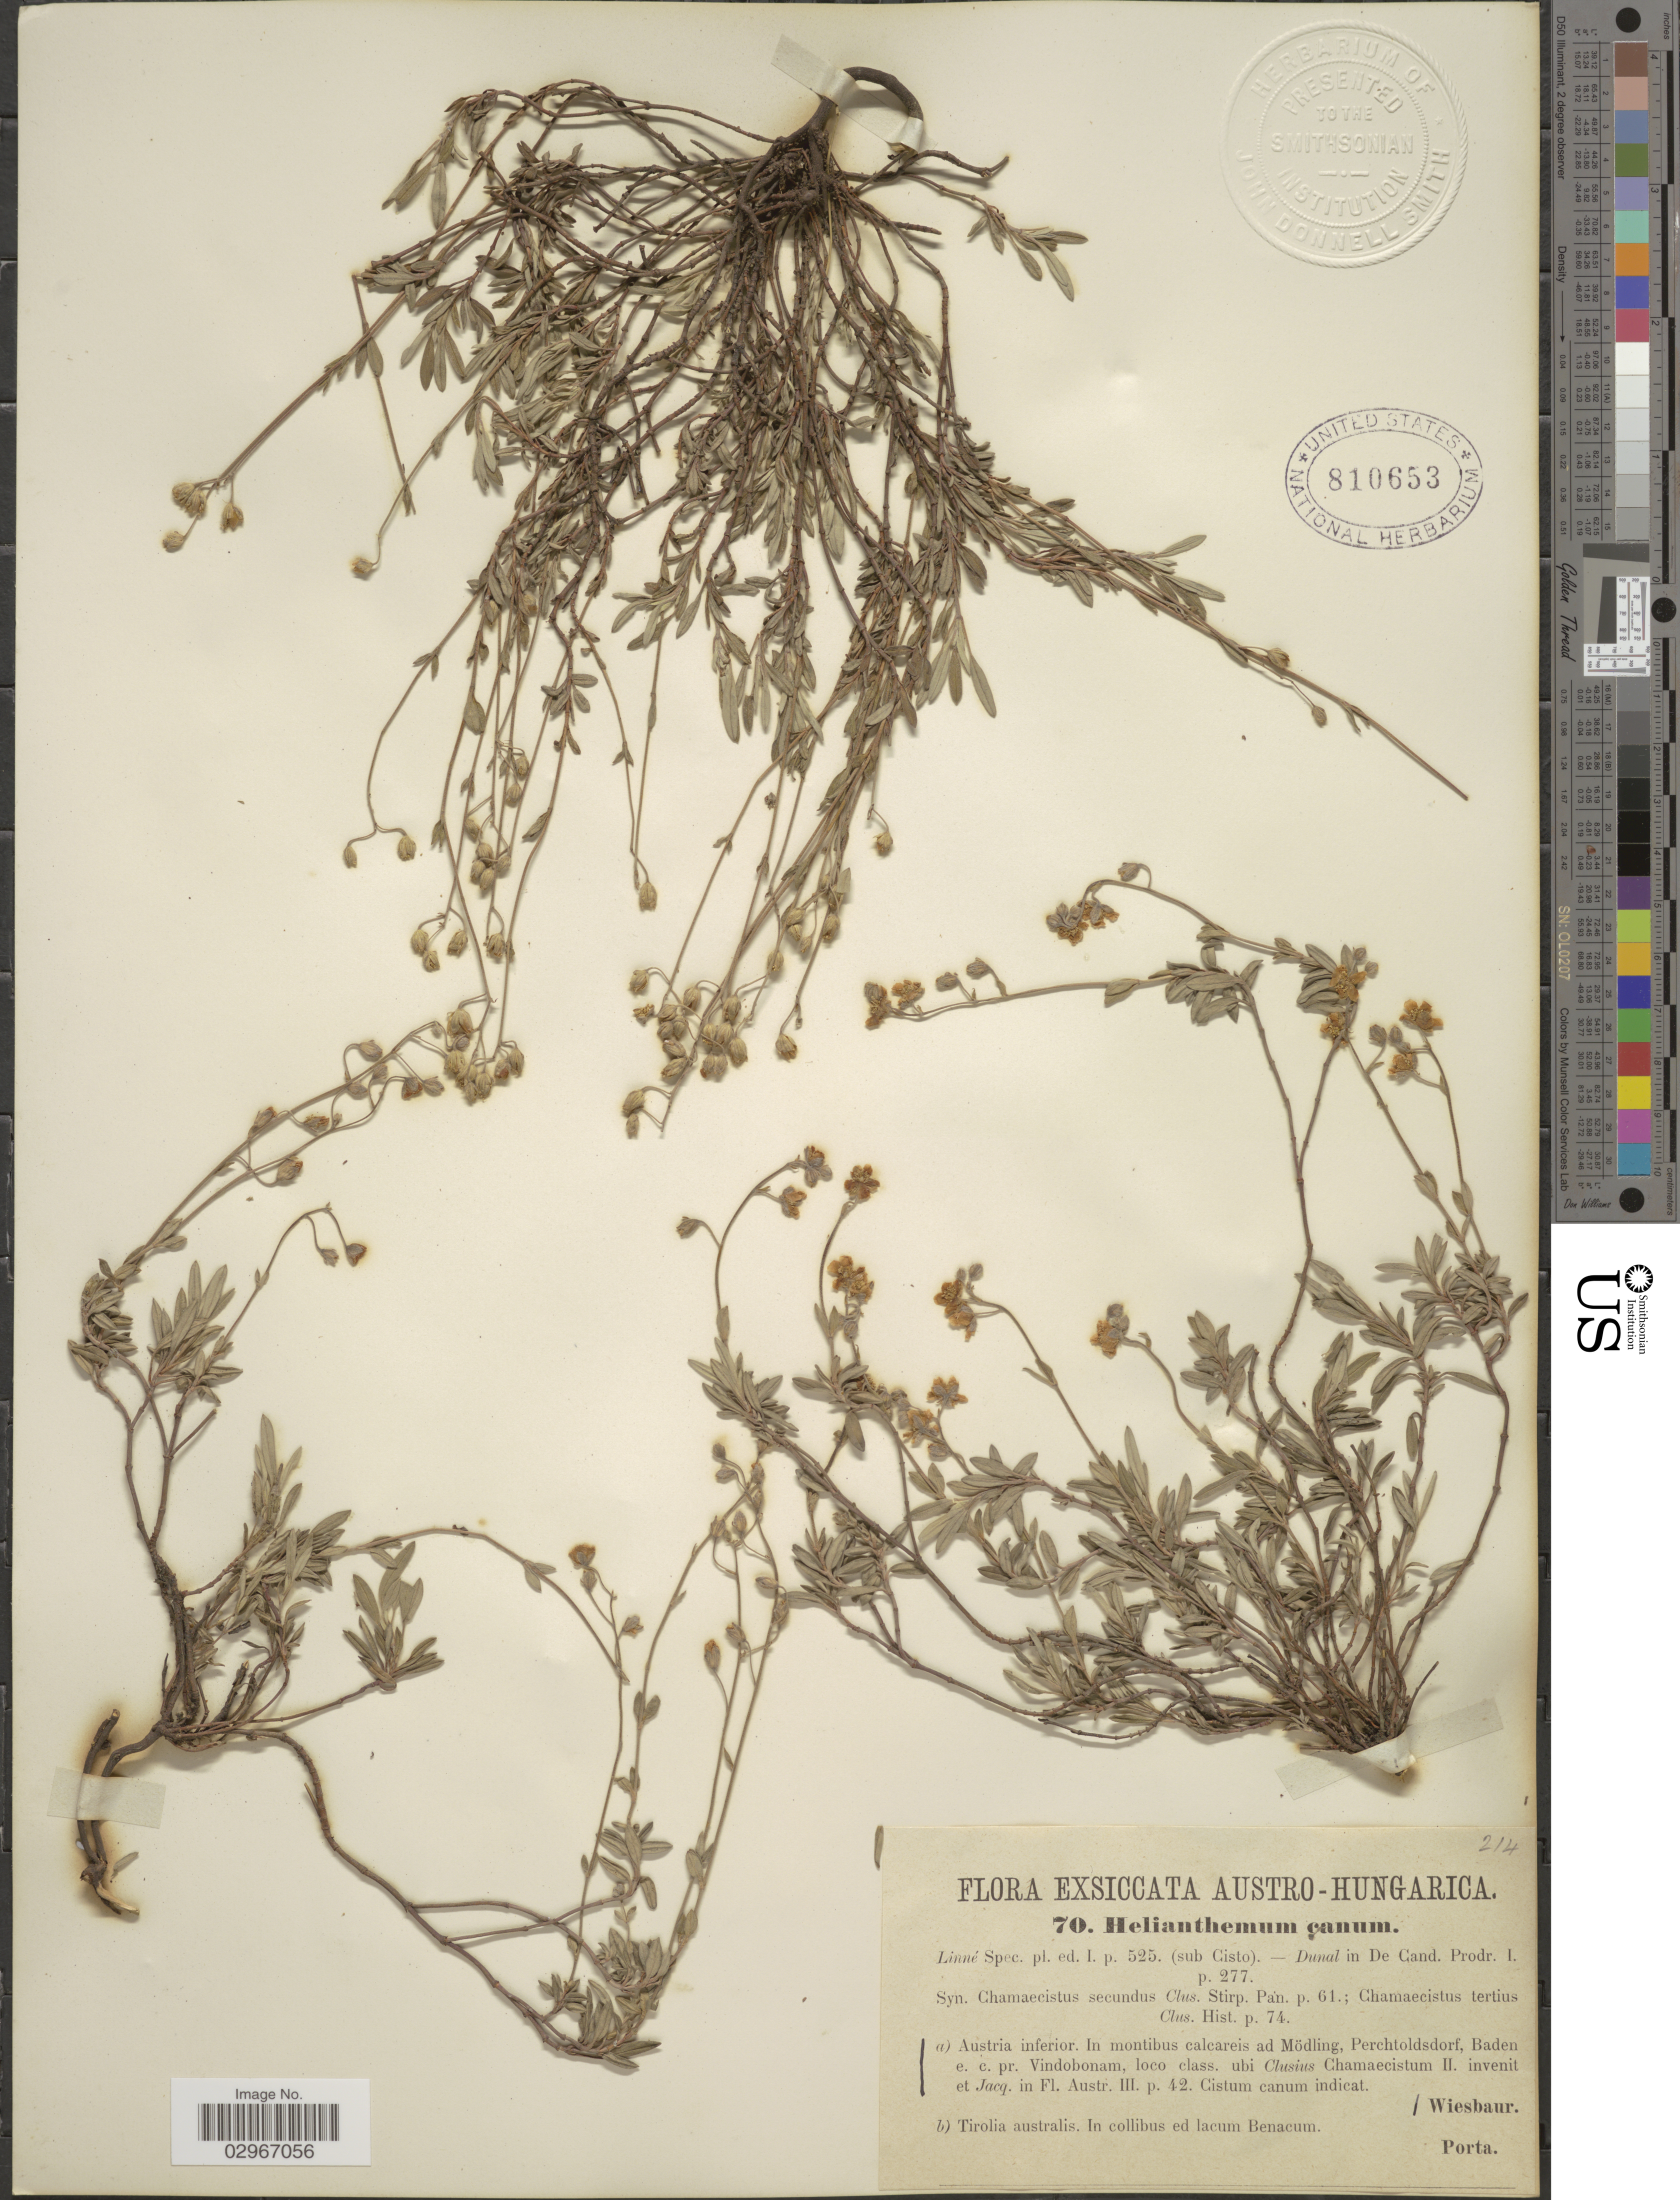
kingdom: Plantae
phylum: Tracheophyta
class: Magnoliopsida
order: Malvales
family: Cistaceae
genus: Helianthemum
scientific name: Helianthemum canum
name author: (L.) Hornem.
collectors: Wiesbaur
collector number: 70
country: Austria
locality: Austro-Hungarica. Austria inferior. In montibus calcareis ad Mödling, Perchtoldsdorf,Baden e. c. pr. Vindobonam, loco class.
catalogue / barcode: US 810653